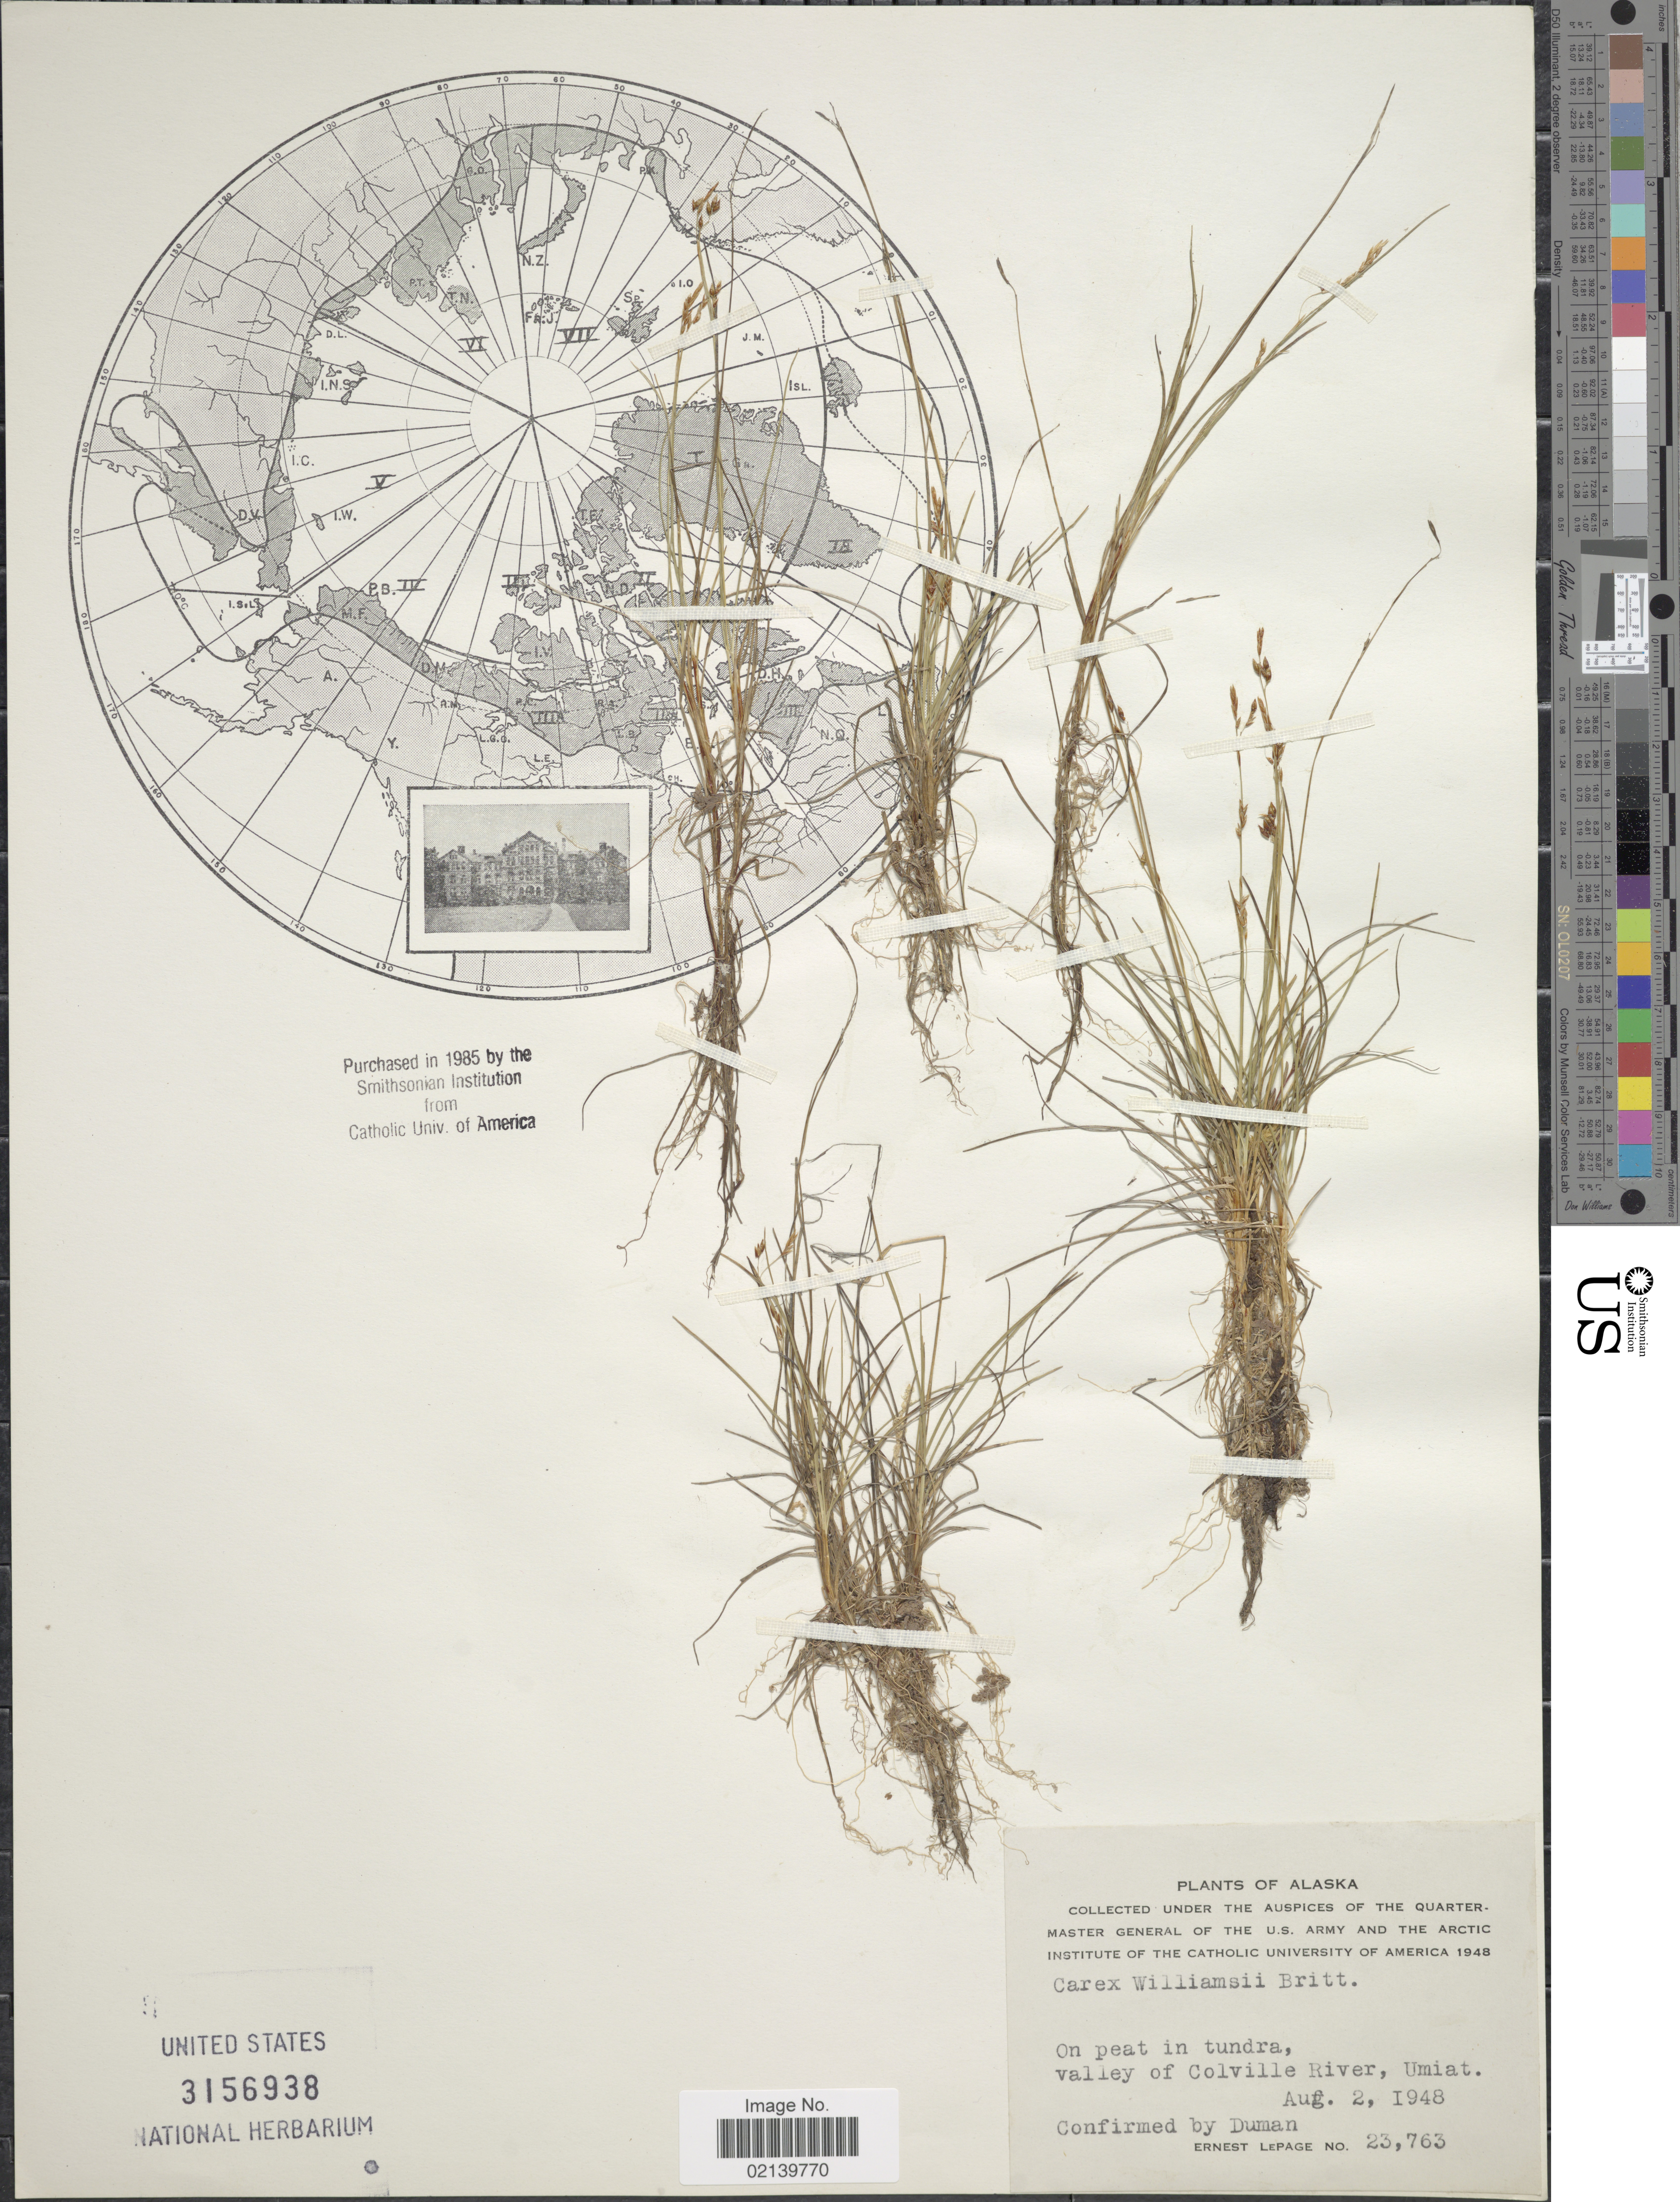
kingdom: Plantae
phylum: Tracheophyta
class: Liliopsida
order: Poales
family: Cyperaceae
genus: Carex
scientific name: Carex williamsii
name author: Britton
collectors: E. Lepage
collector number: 23763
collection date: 1948-08-02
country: United States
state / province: Alaska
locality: Alaska. On peat in tundra valley of Colville River, Umiat.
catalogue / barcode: US 3156938